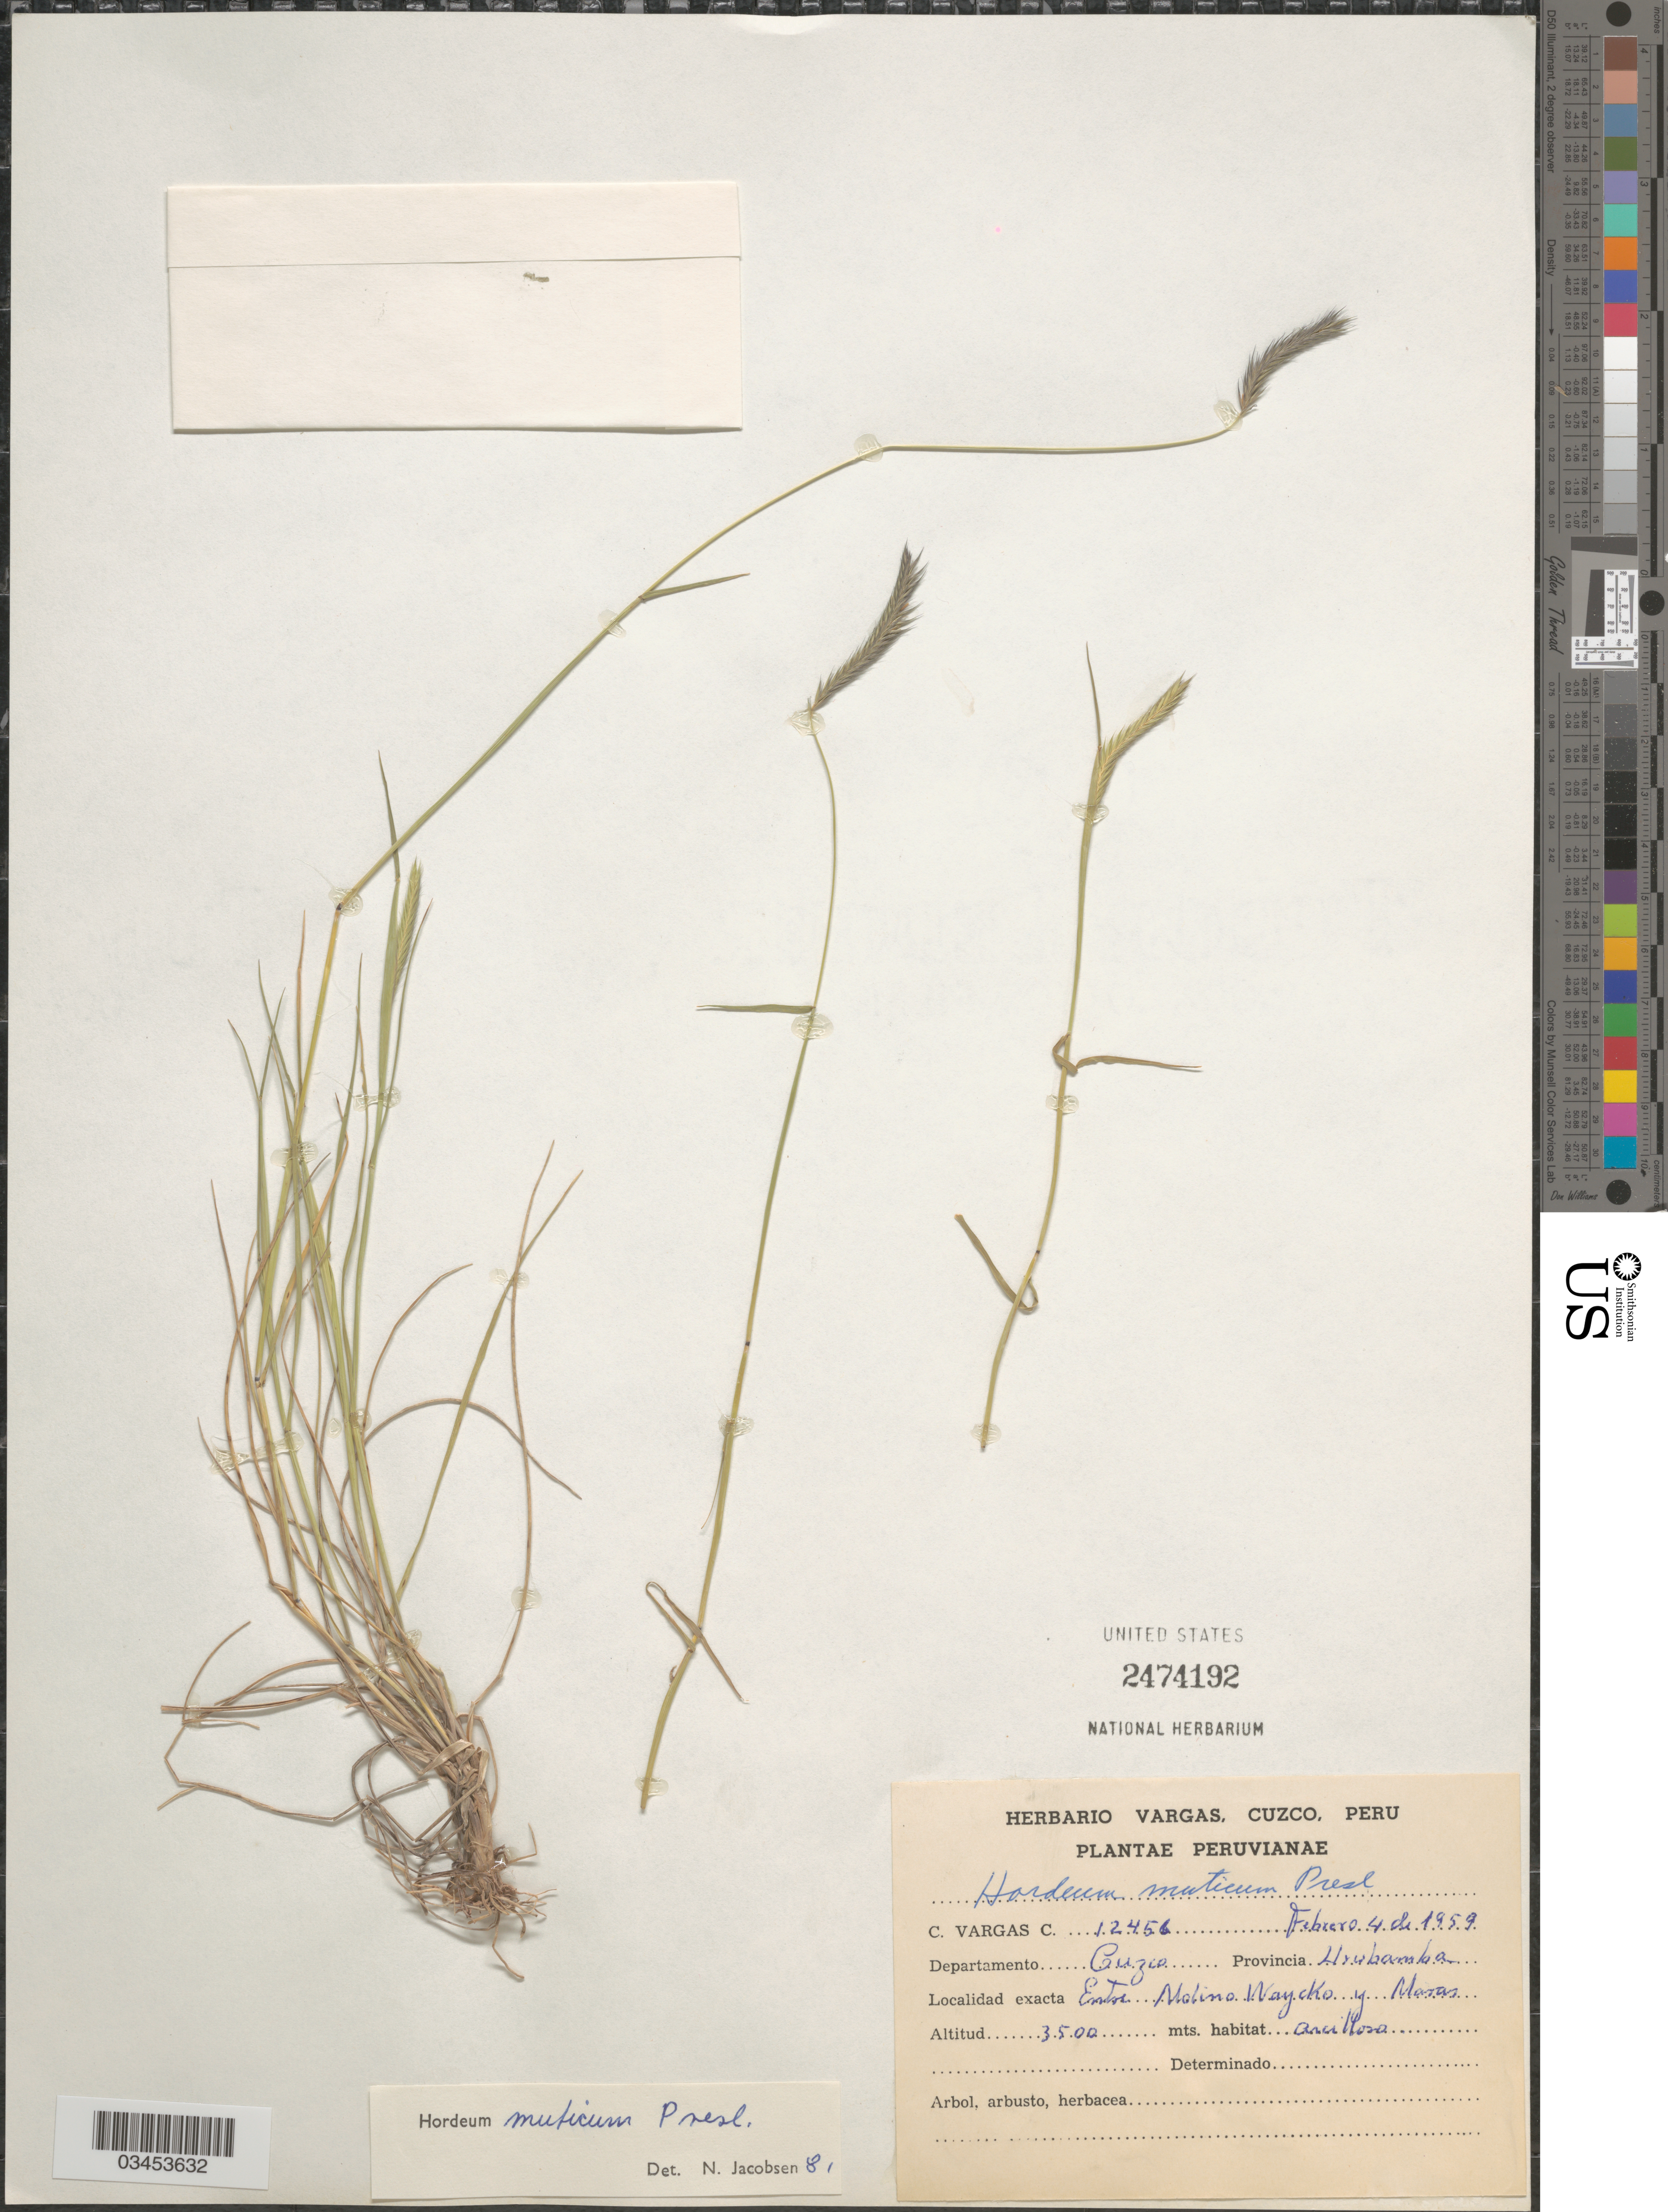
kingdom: Plantae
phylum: Tracheophyta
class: Liliopsida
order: Poales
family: Poaceae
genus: Hordeum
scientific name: Hordeum muticum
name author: J. Presl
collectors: C. Vargas Calderón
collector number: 12456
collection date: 1959-02-04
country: Peru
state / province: Cusco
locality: Departamento Cuzco. Provincia Urubamba. Entre Molino Waycko y Moras.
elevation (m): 3500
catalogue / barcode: US 2474192